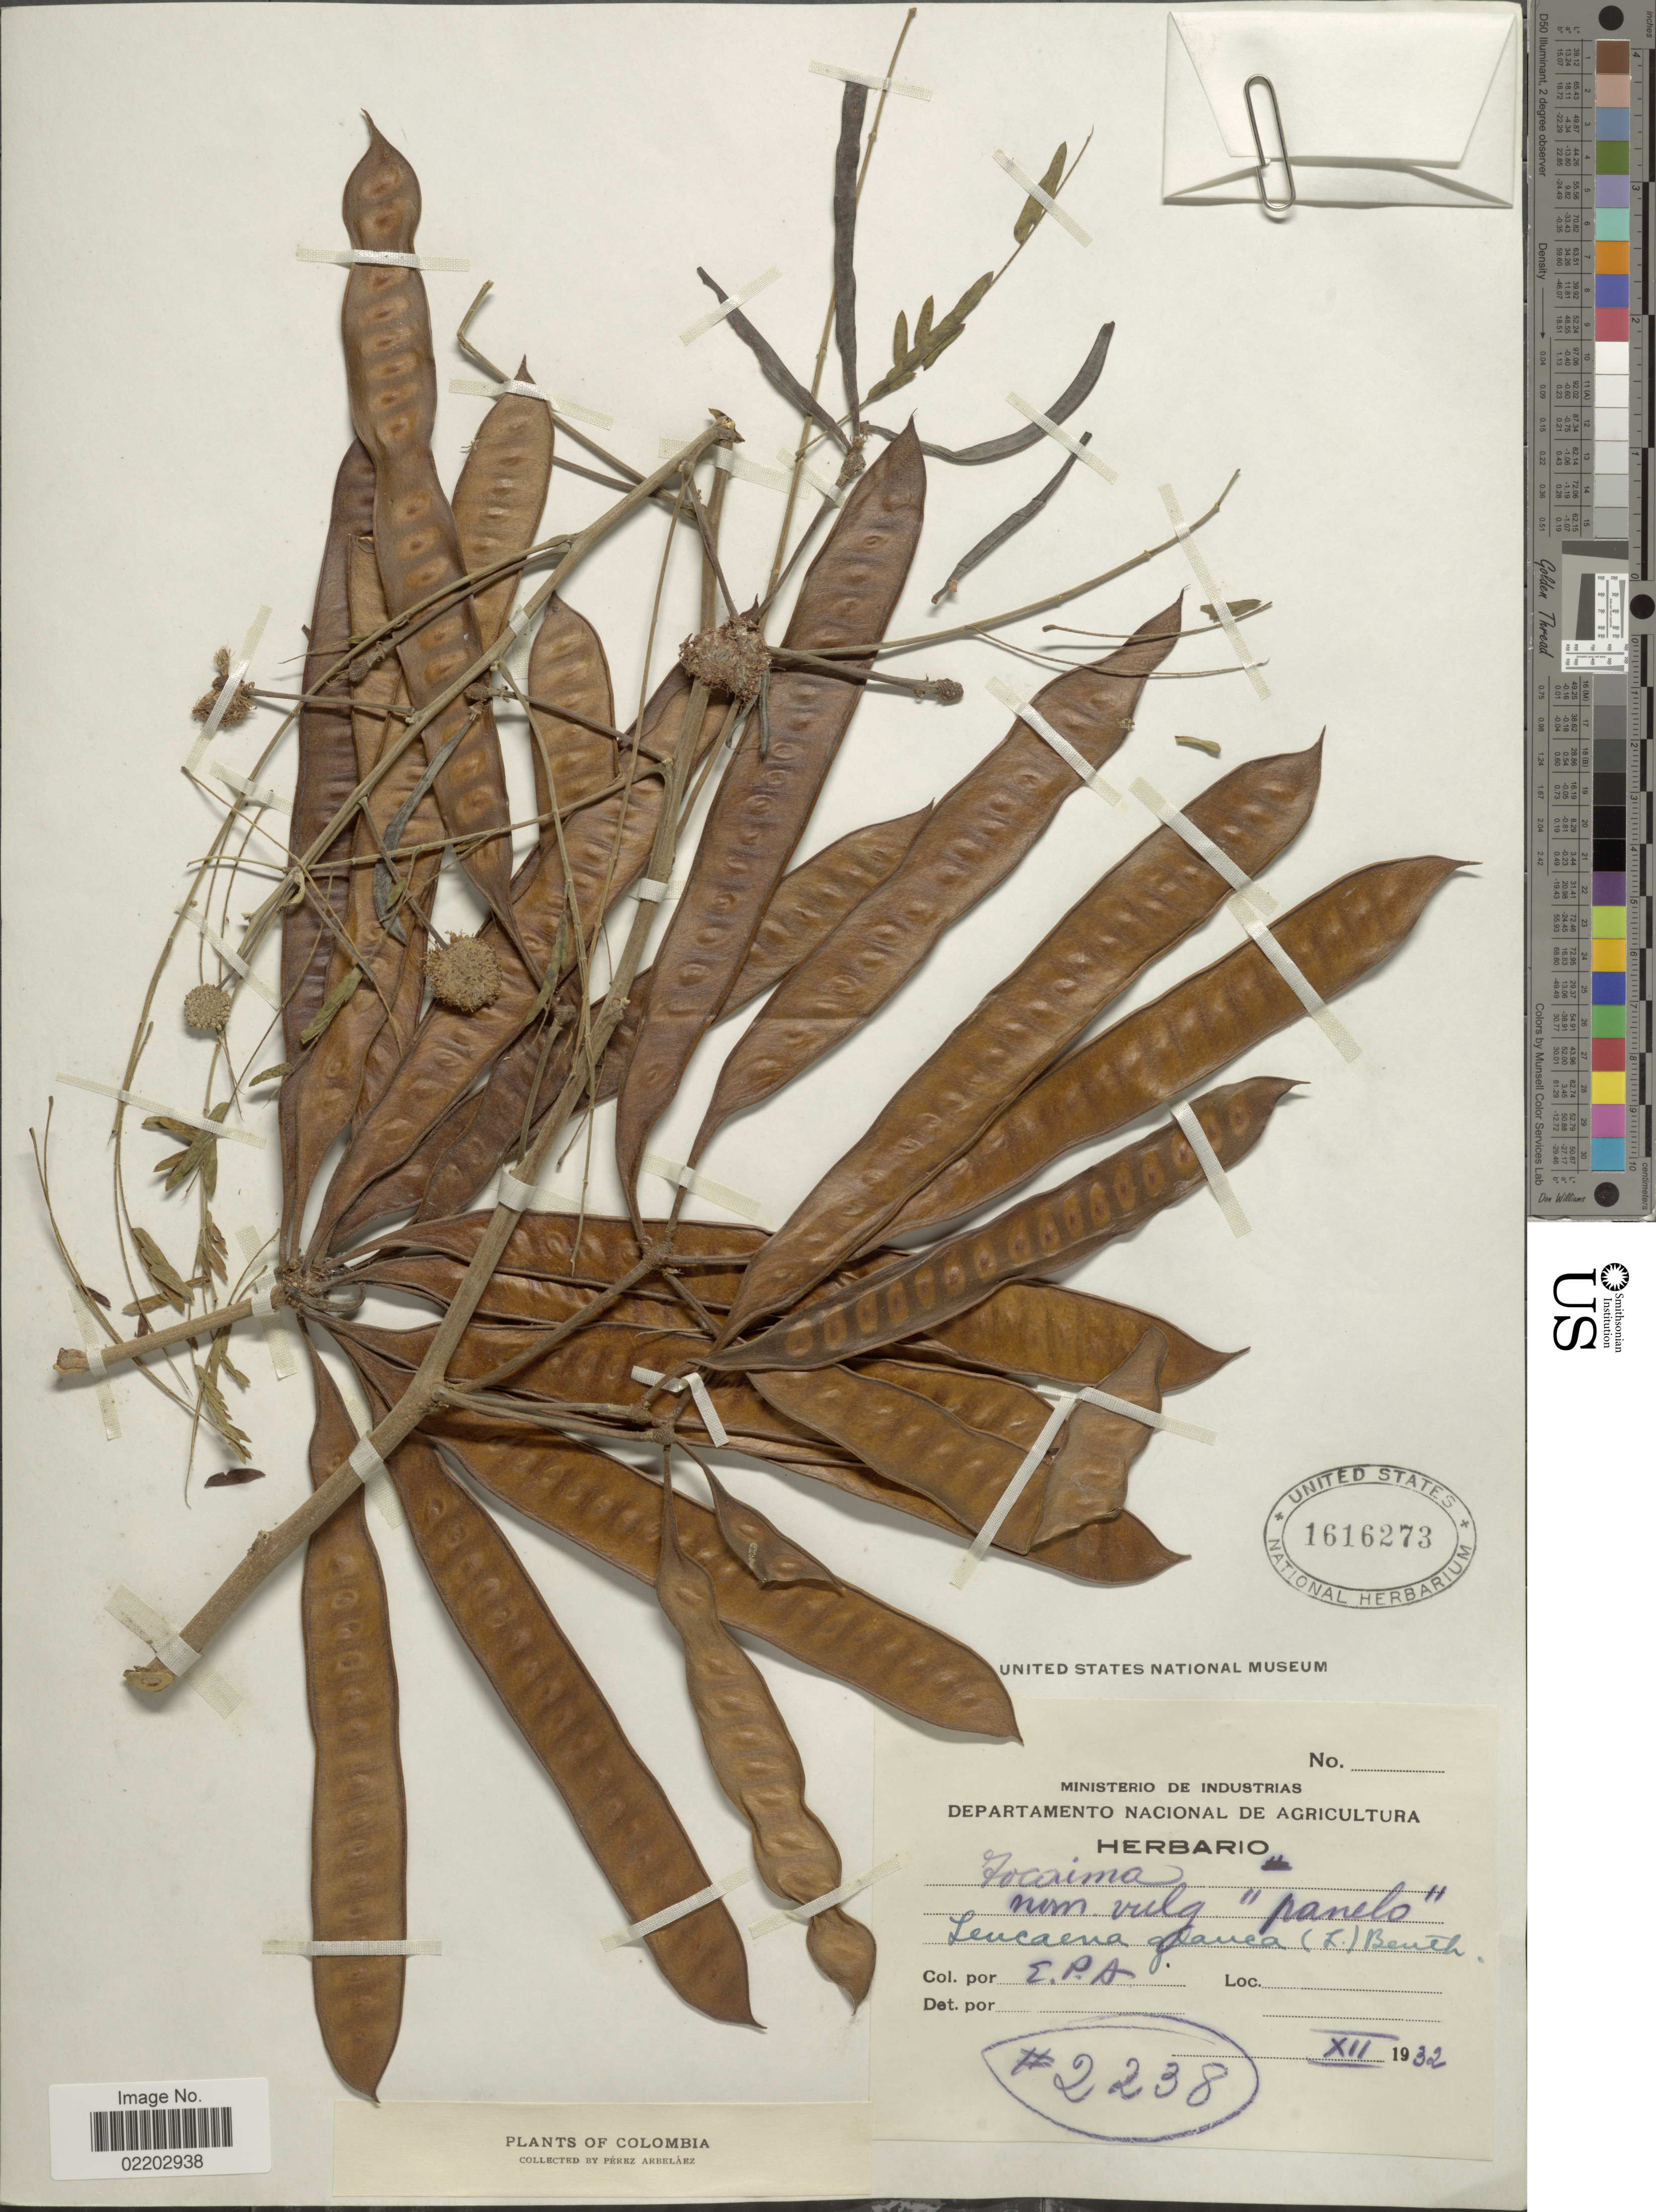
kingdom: Plantae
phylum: Tracheophyta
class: Magnoliopsida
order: Fabales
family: Fabaceae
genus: Leucaena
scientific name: Leucaena leucocephala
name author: (Lam.) de Wit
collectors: E. Pérez Arbeláez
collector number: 2238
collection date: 1932-12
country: Colombia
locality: Tocaima.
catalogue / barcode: US 1616273